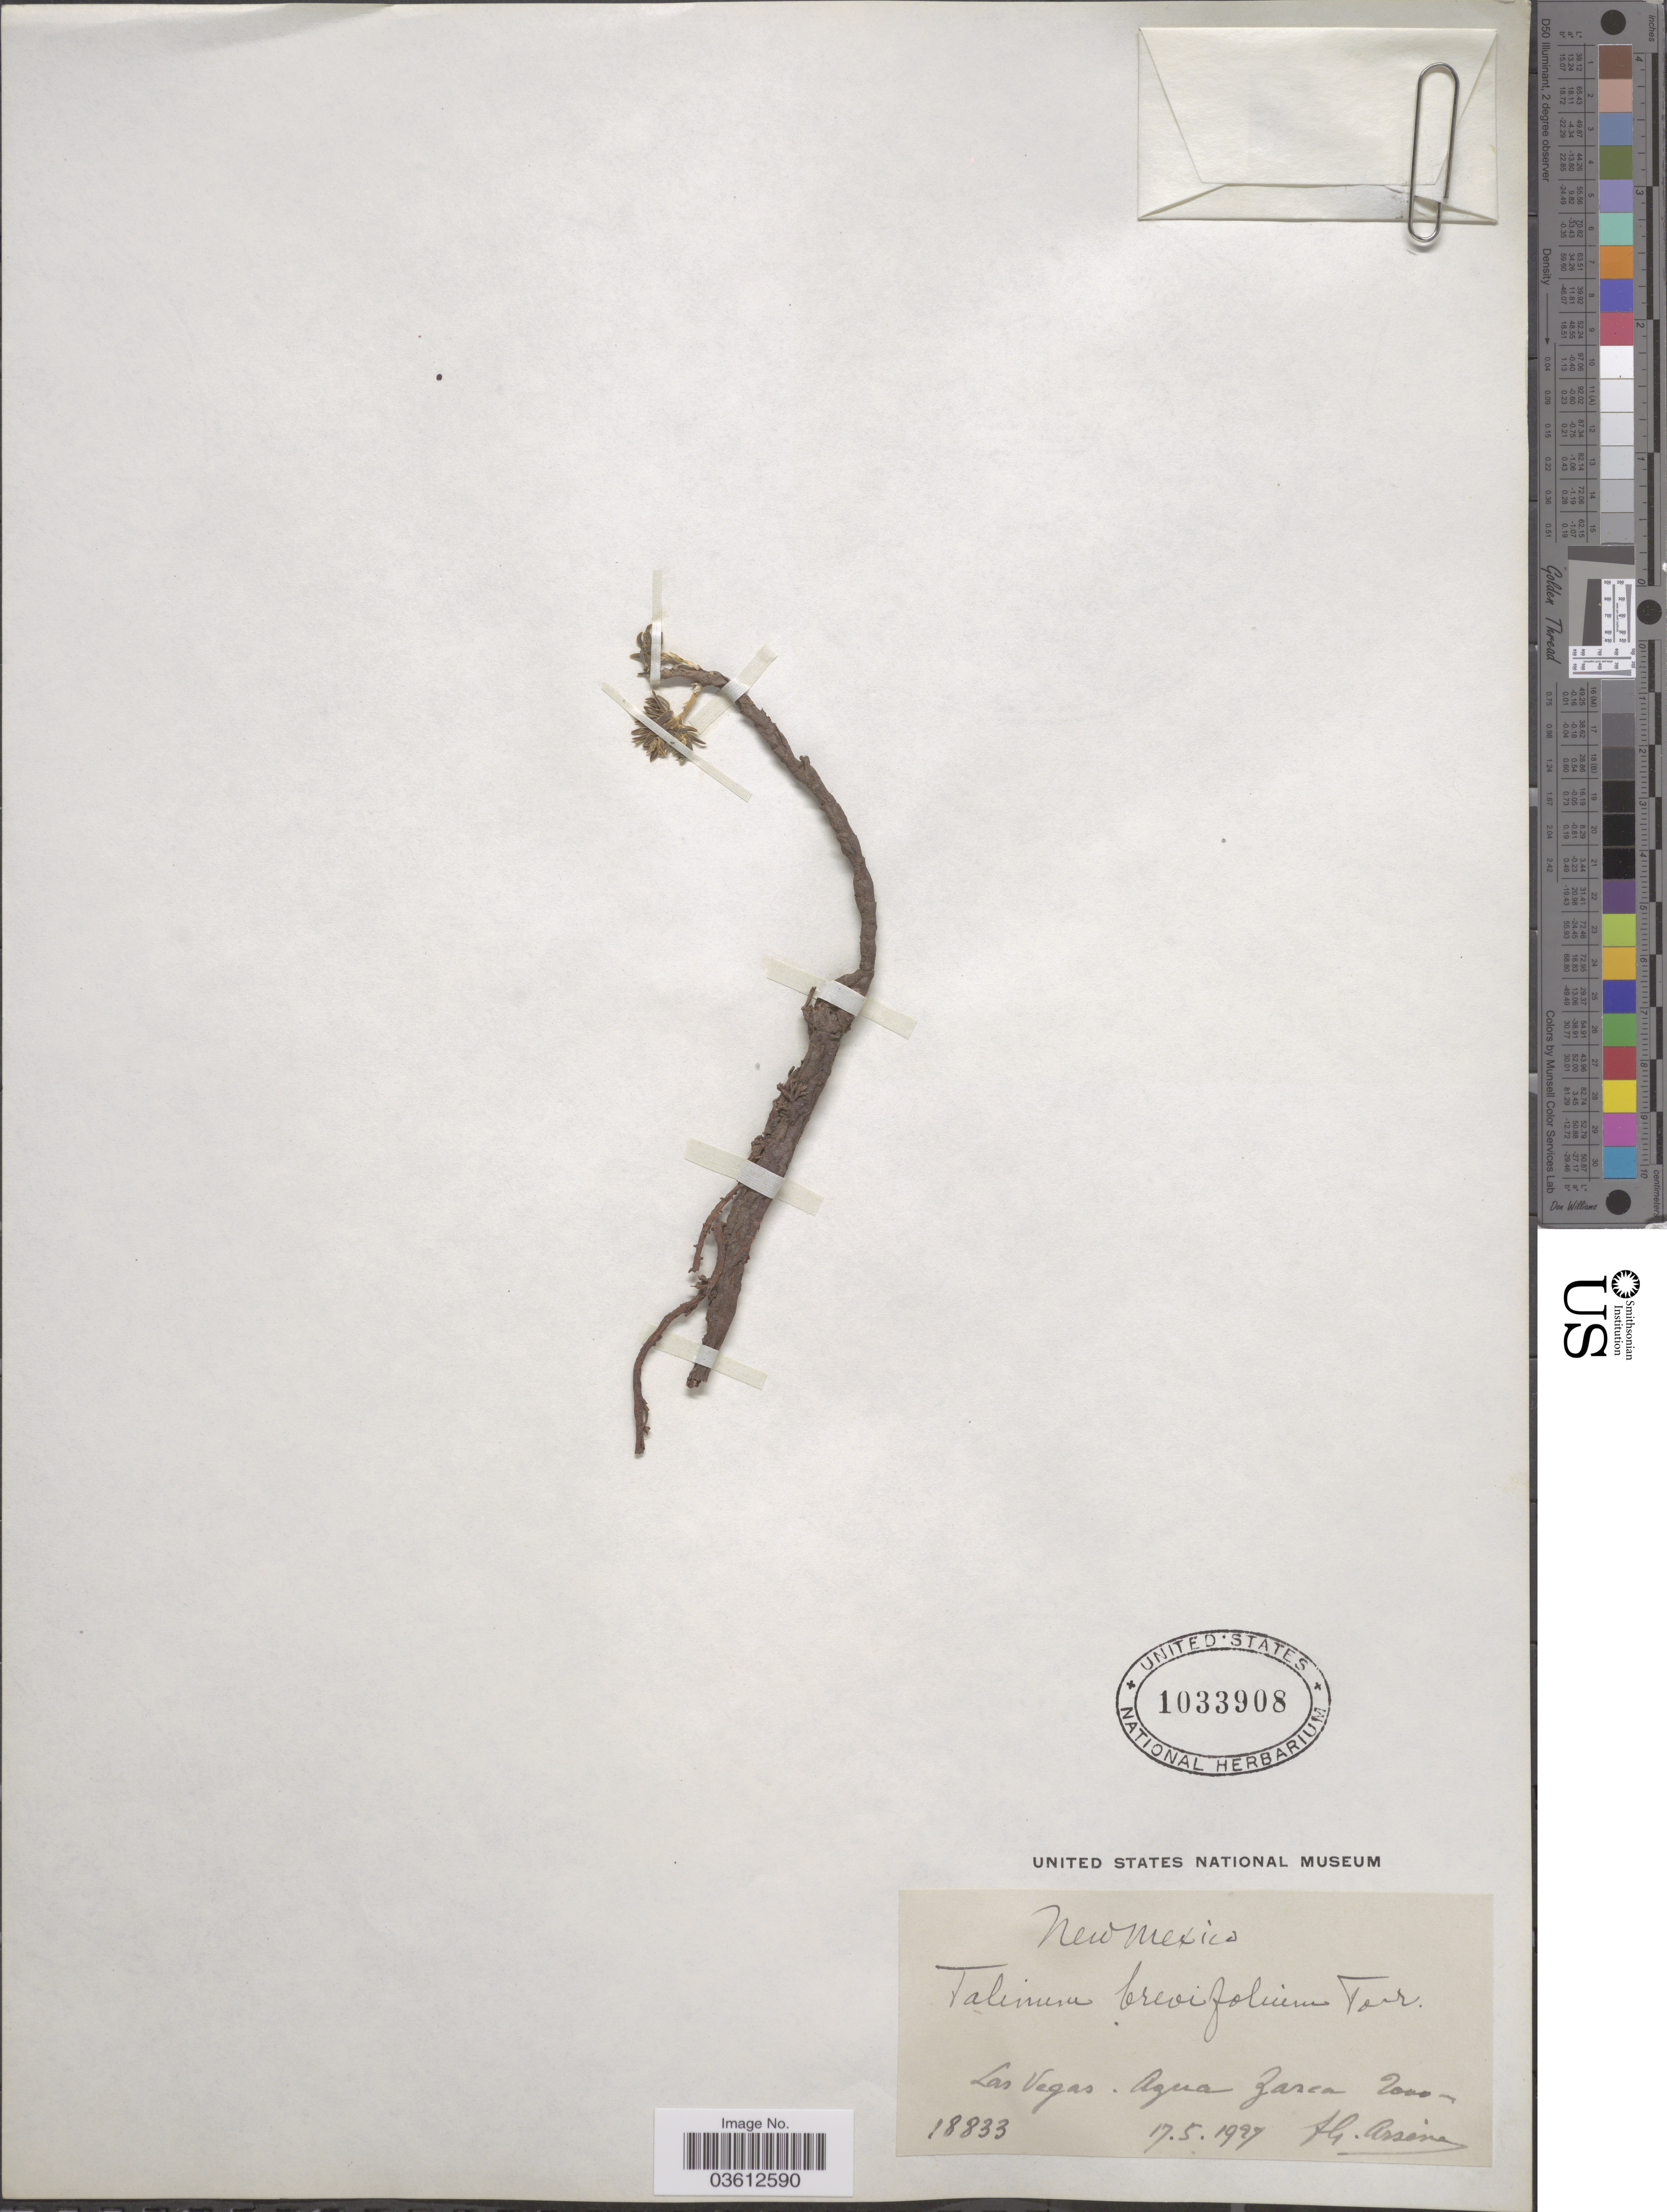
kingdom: Plantae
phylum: Tracheophyta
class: Magnoliopsida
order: Caryophyllales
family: Talinaceae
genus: Talinum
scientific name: Talinum brevicaule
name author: S. Watson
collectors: F. Arsène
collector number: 18833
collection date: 1927-05-17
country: United States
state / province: New Mexico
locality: Las Vegas. Agua Zarca.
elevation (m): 2000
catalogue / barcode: US 1033908